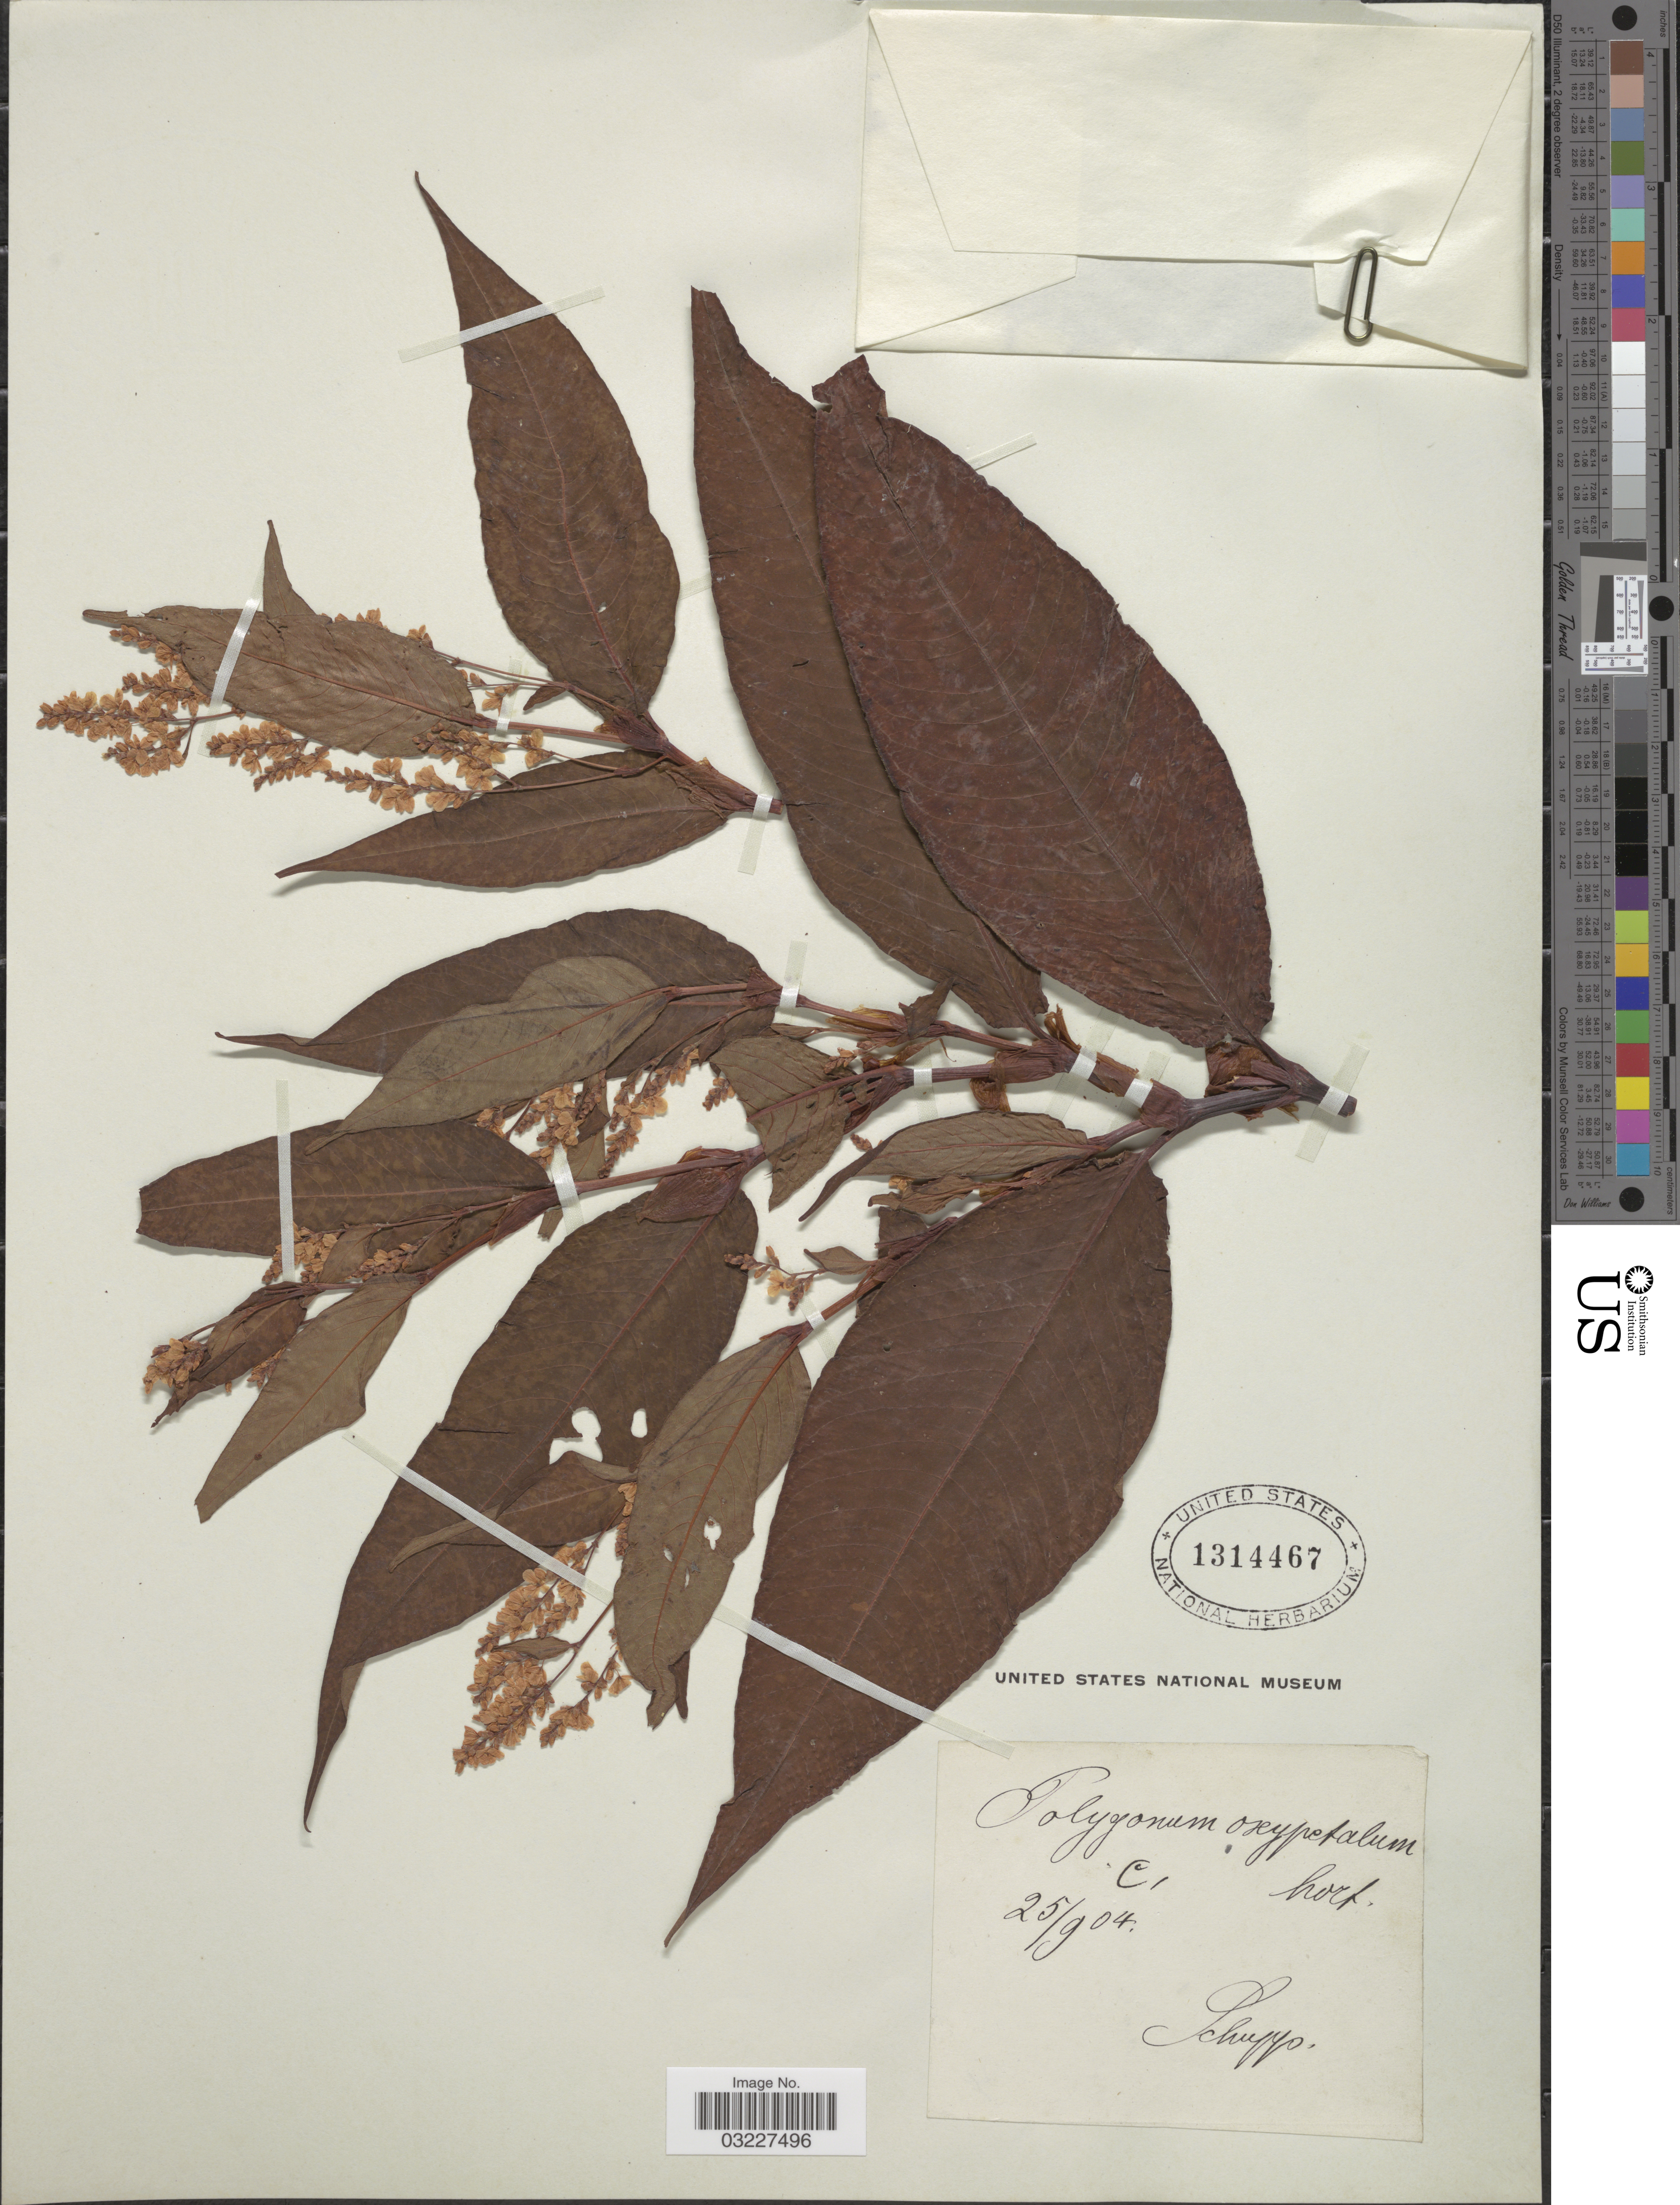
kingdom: Plantae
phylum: Tracheophyta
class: Magnoliopsida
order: Caryophyllales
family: Polygonaceae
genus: Polygonum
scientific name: Polygonum oxypetalum ined.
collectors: Schupp.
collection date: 1904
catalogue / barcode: US 1314467